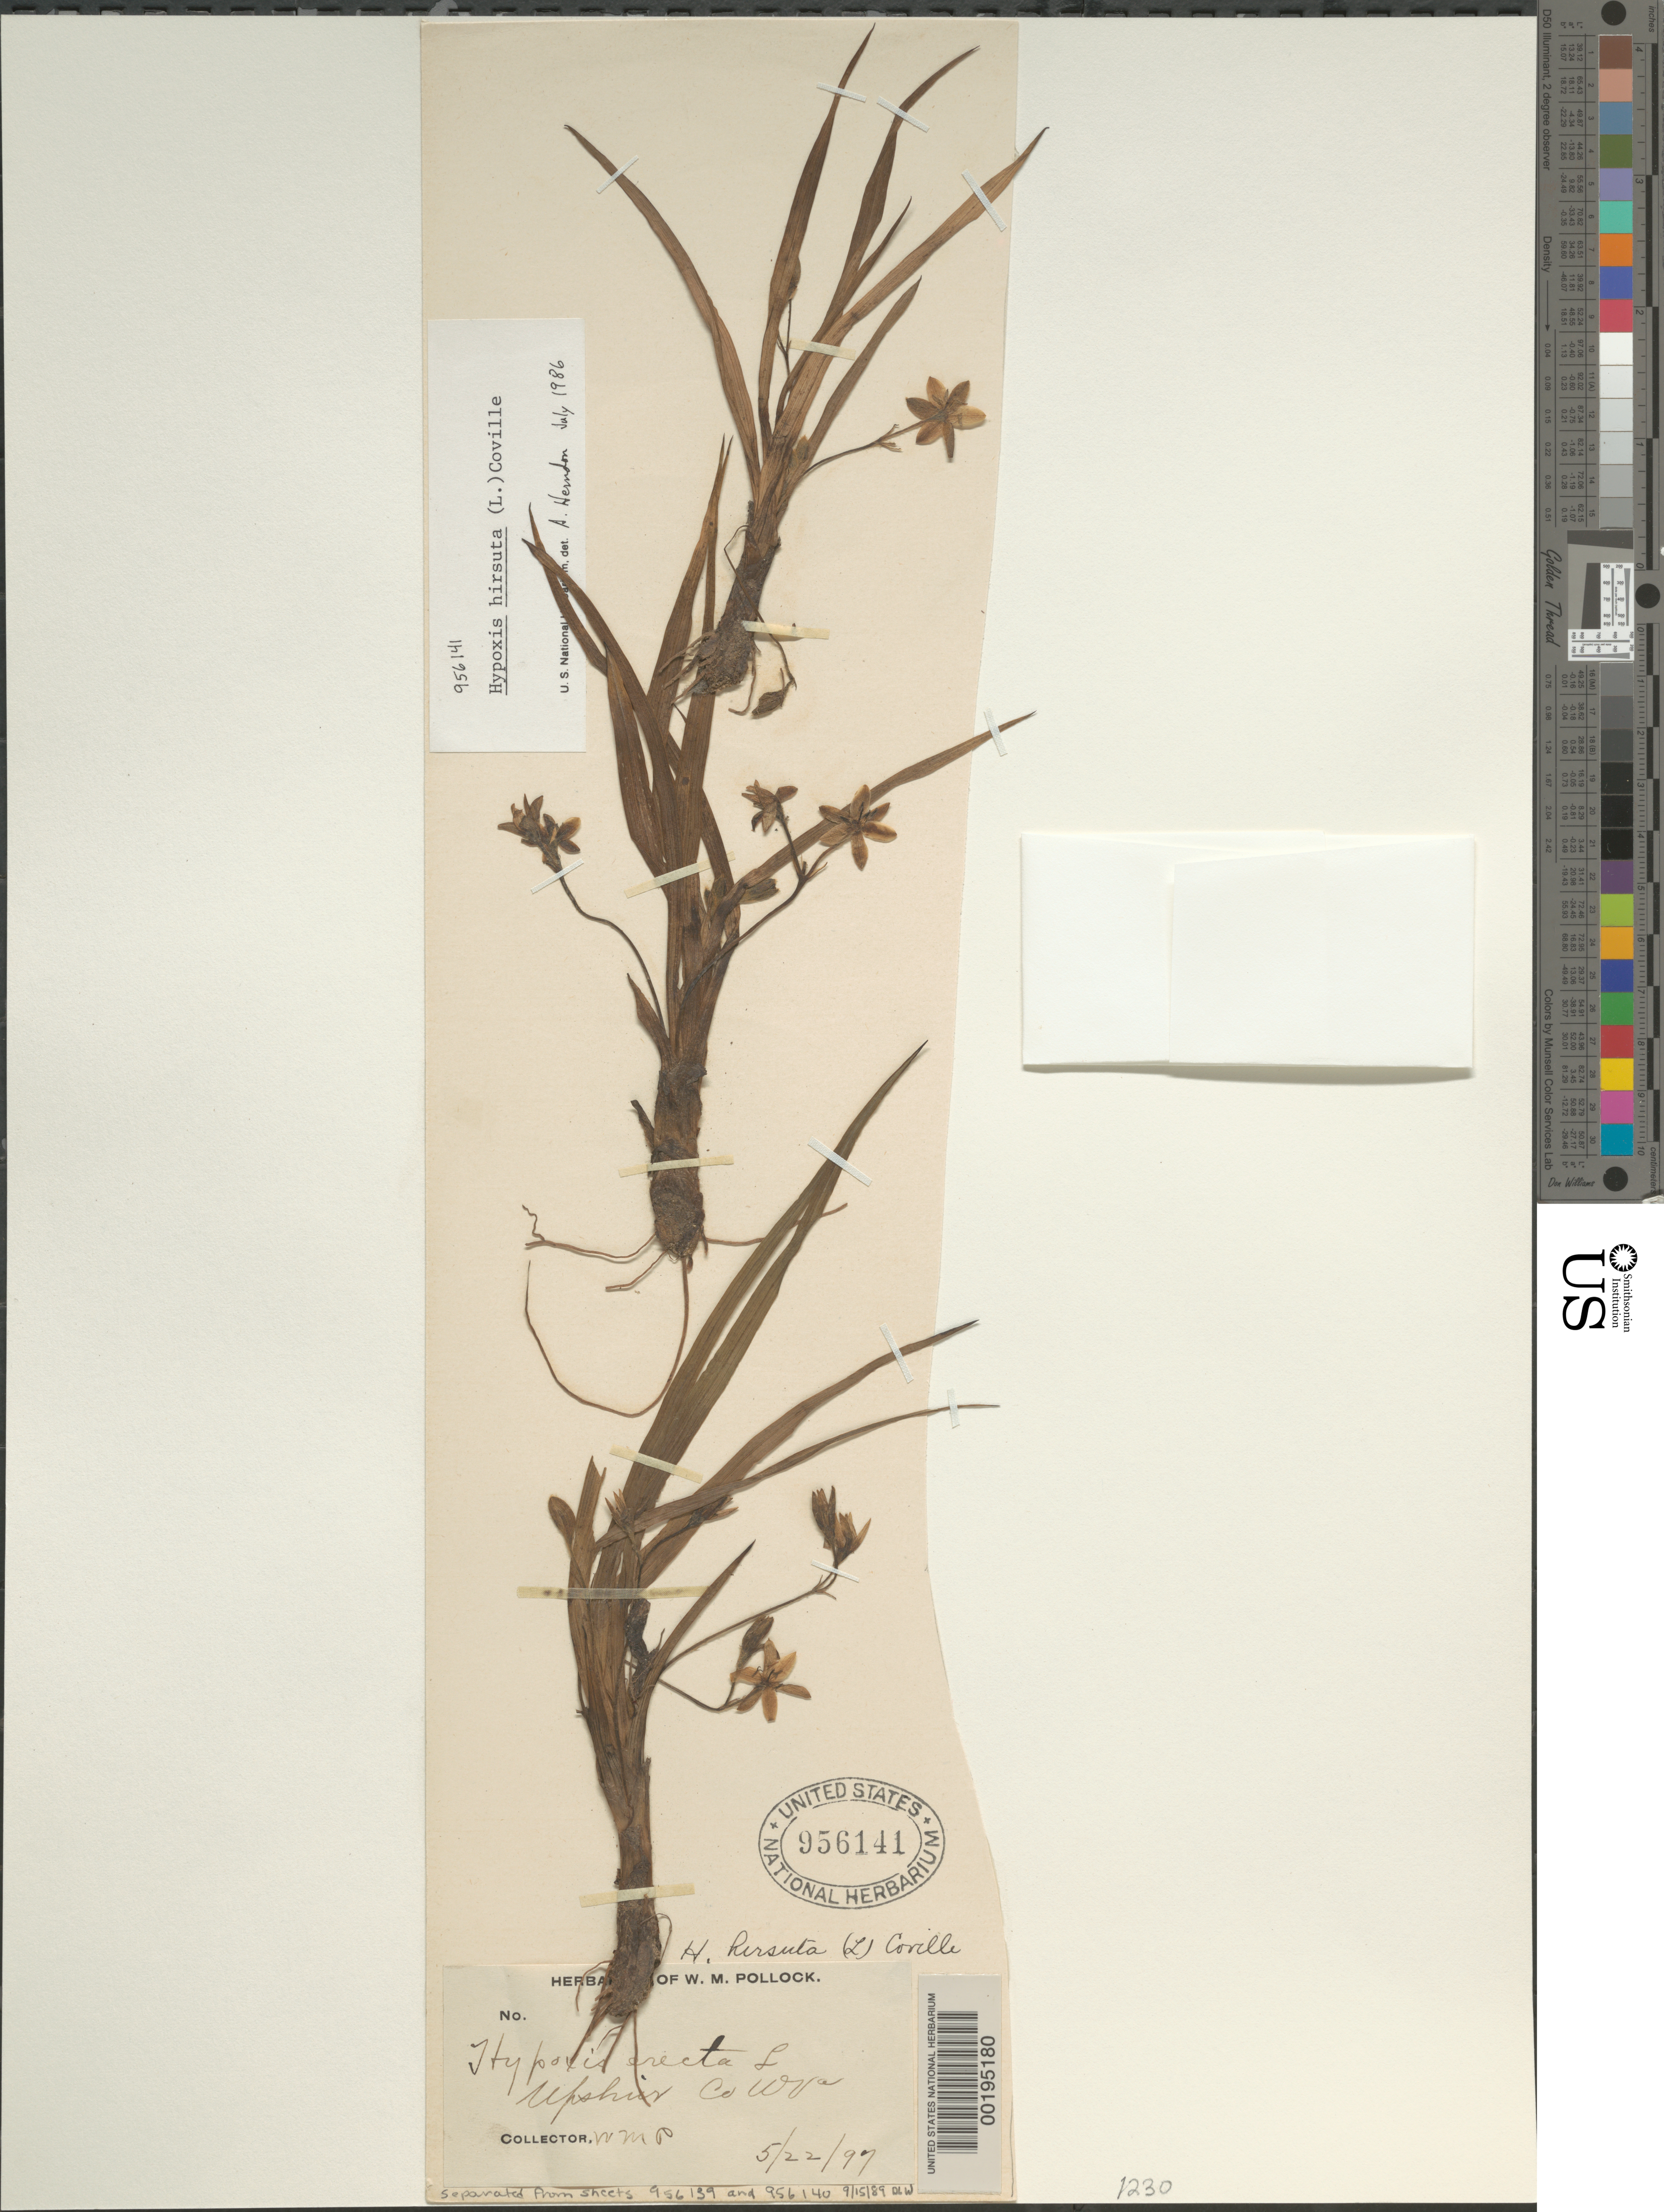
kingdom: Plantae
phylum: Tracheophyta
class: Liliopsida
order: Asparagales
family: Hypoxidaceae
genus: Hypoxis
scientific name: Hypoxis hirsuta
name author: (L.) Coville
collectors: W. M. Pollock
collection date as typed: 22 May 1897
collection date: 1897-05-22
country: United States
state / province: West Virginia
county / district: Upshur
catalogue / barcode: US 956141